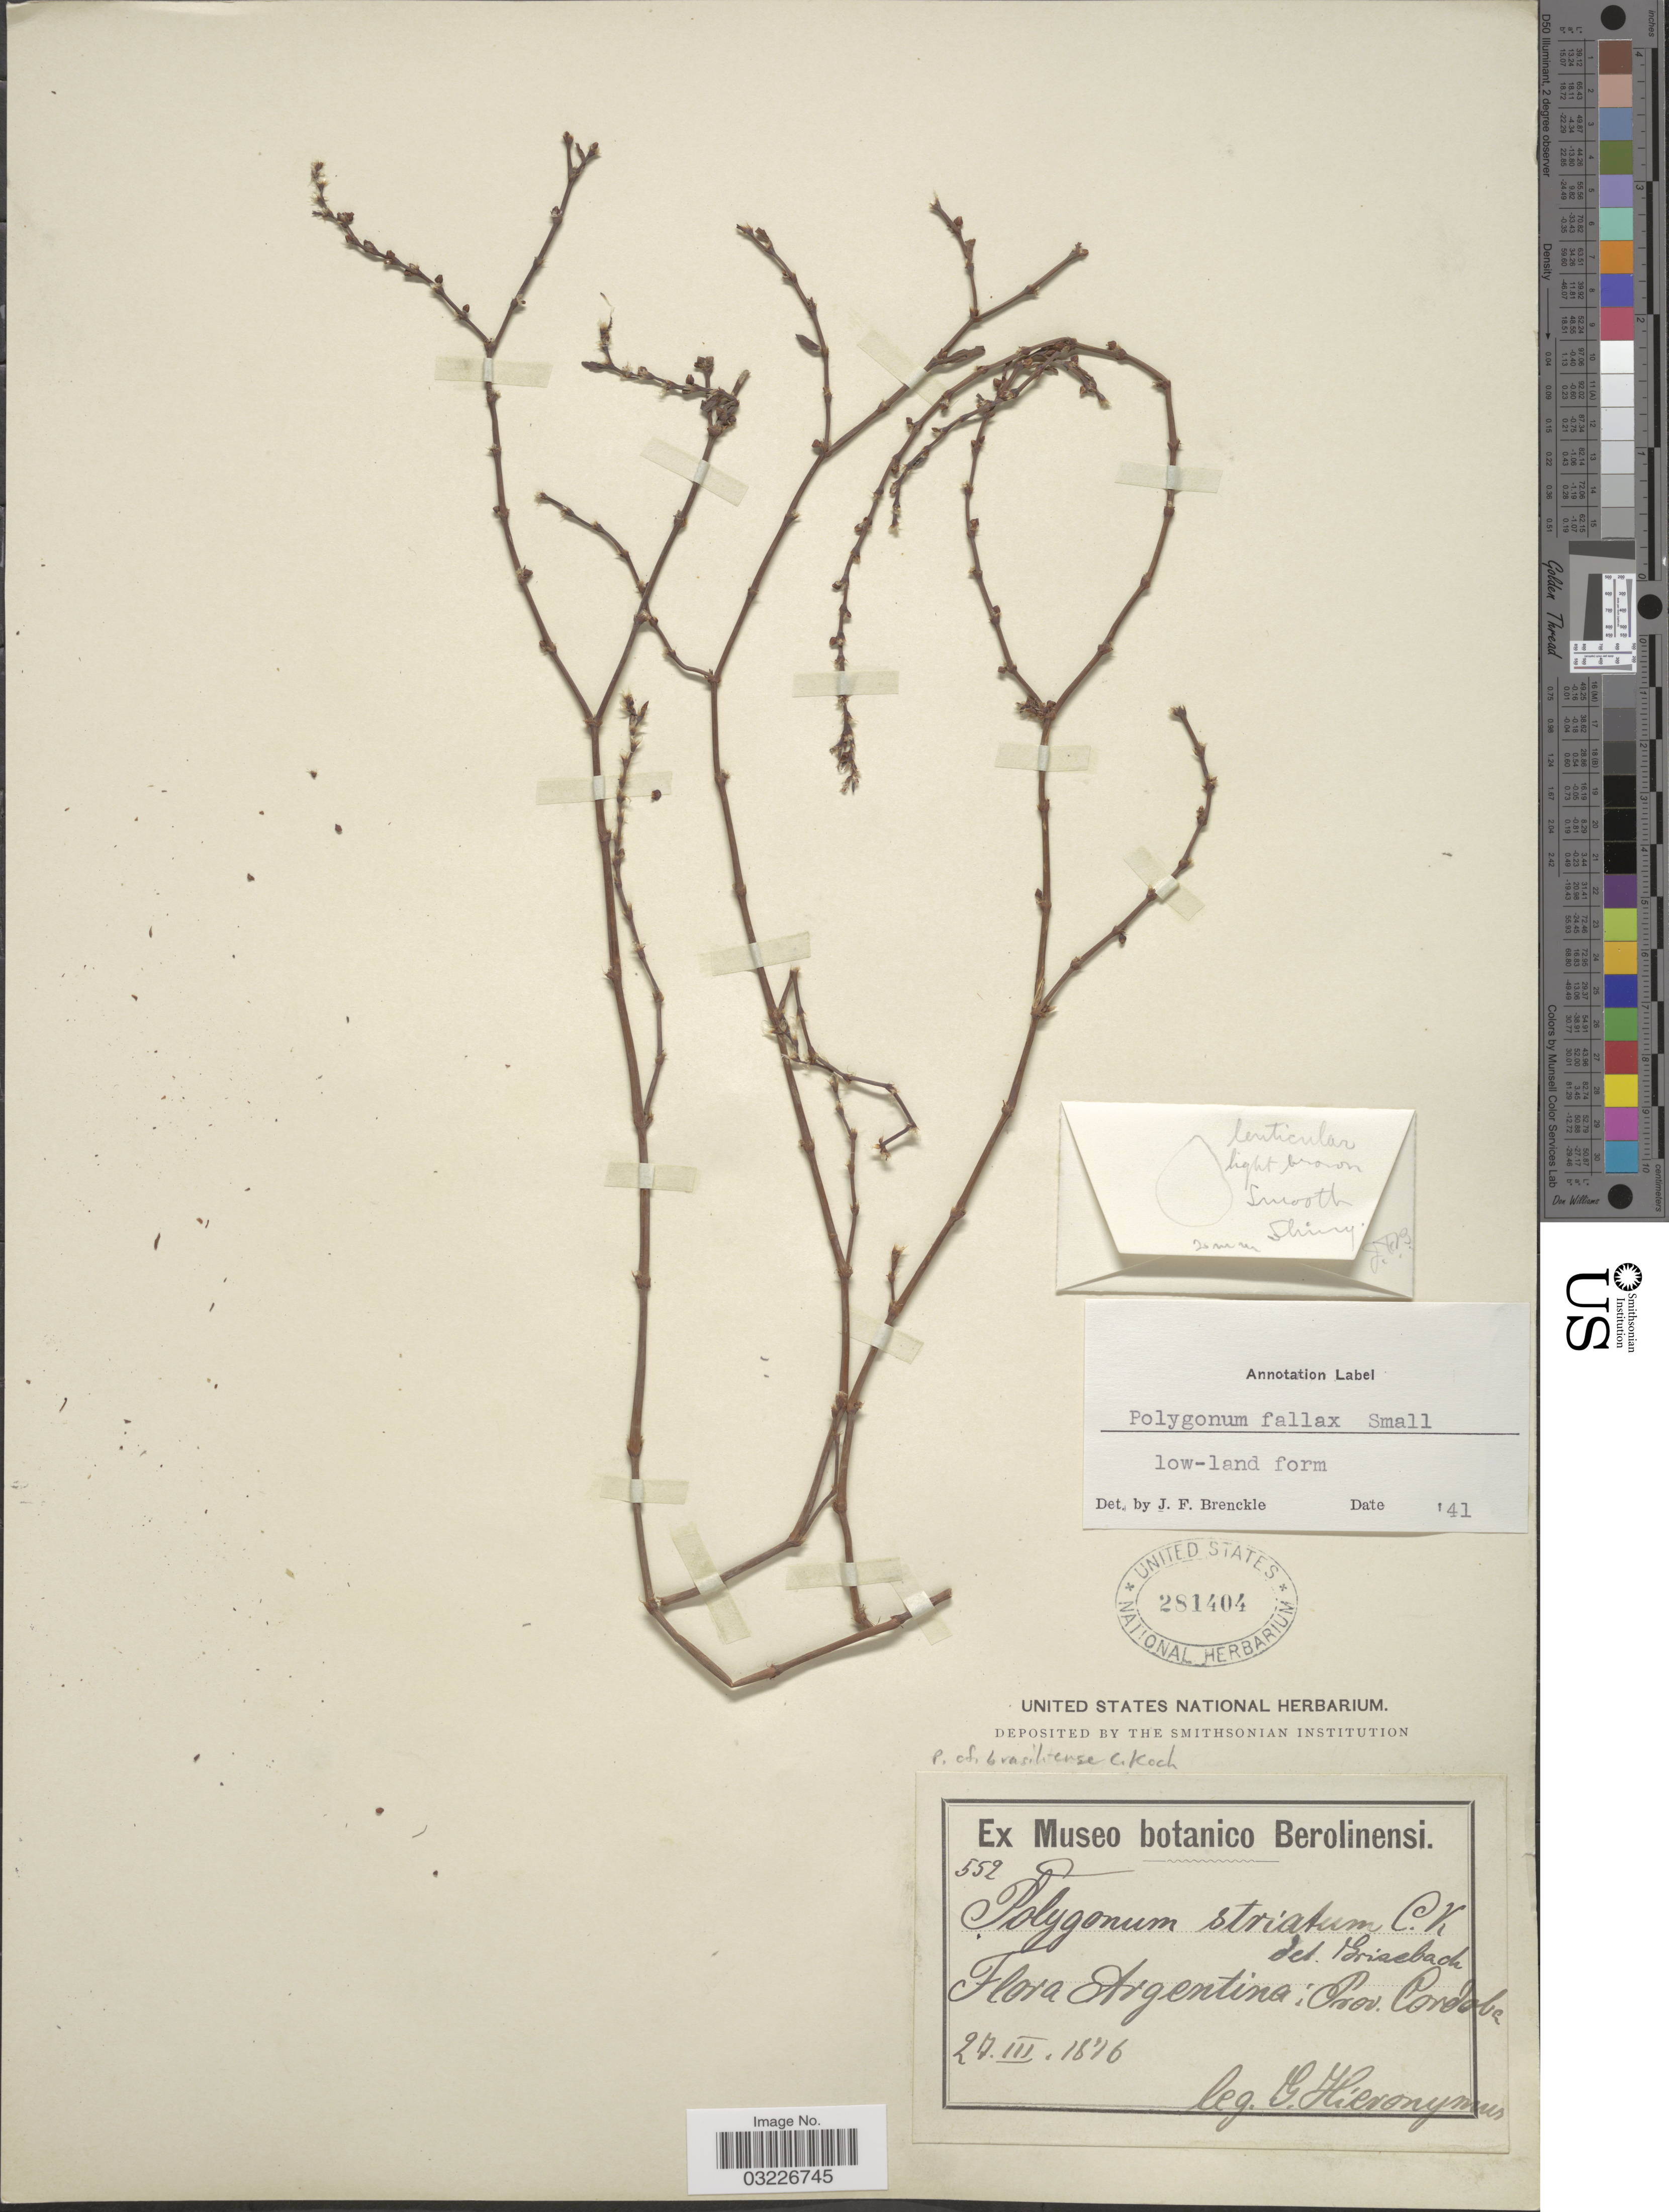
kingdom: Plantae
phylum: Tracheophyta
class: Magnoliopsida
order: Caryophyllales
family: Polygonaceae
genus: Polygonum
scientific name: Polygonum brasiliense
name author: K. Koch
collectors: G. H. Hieronymus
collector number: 552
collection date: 1876-03-27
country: Argentina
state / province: Cordoba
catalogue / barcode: US 281404